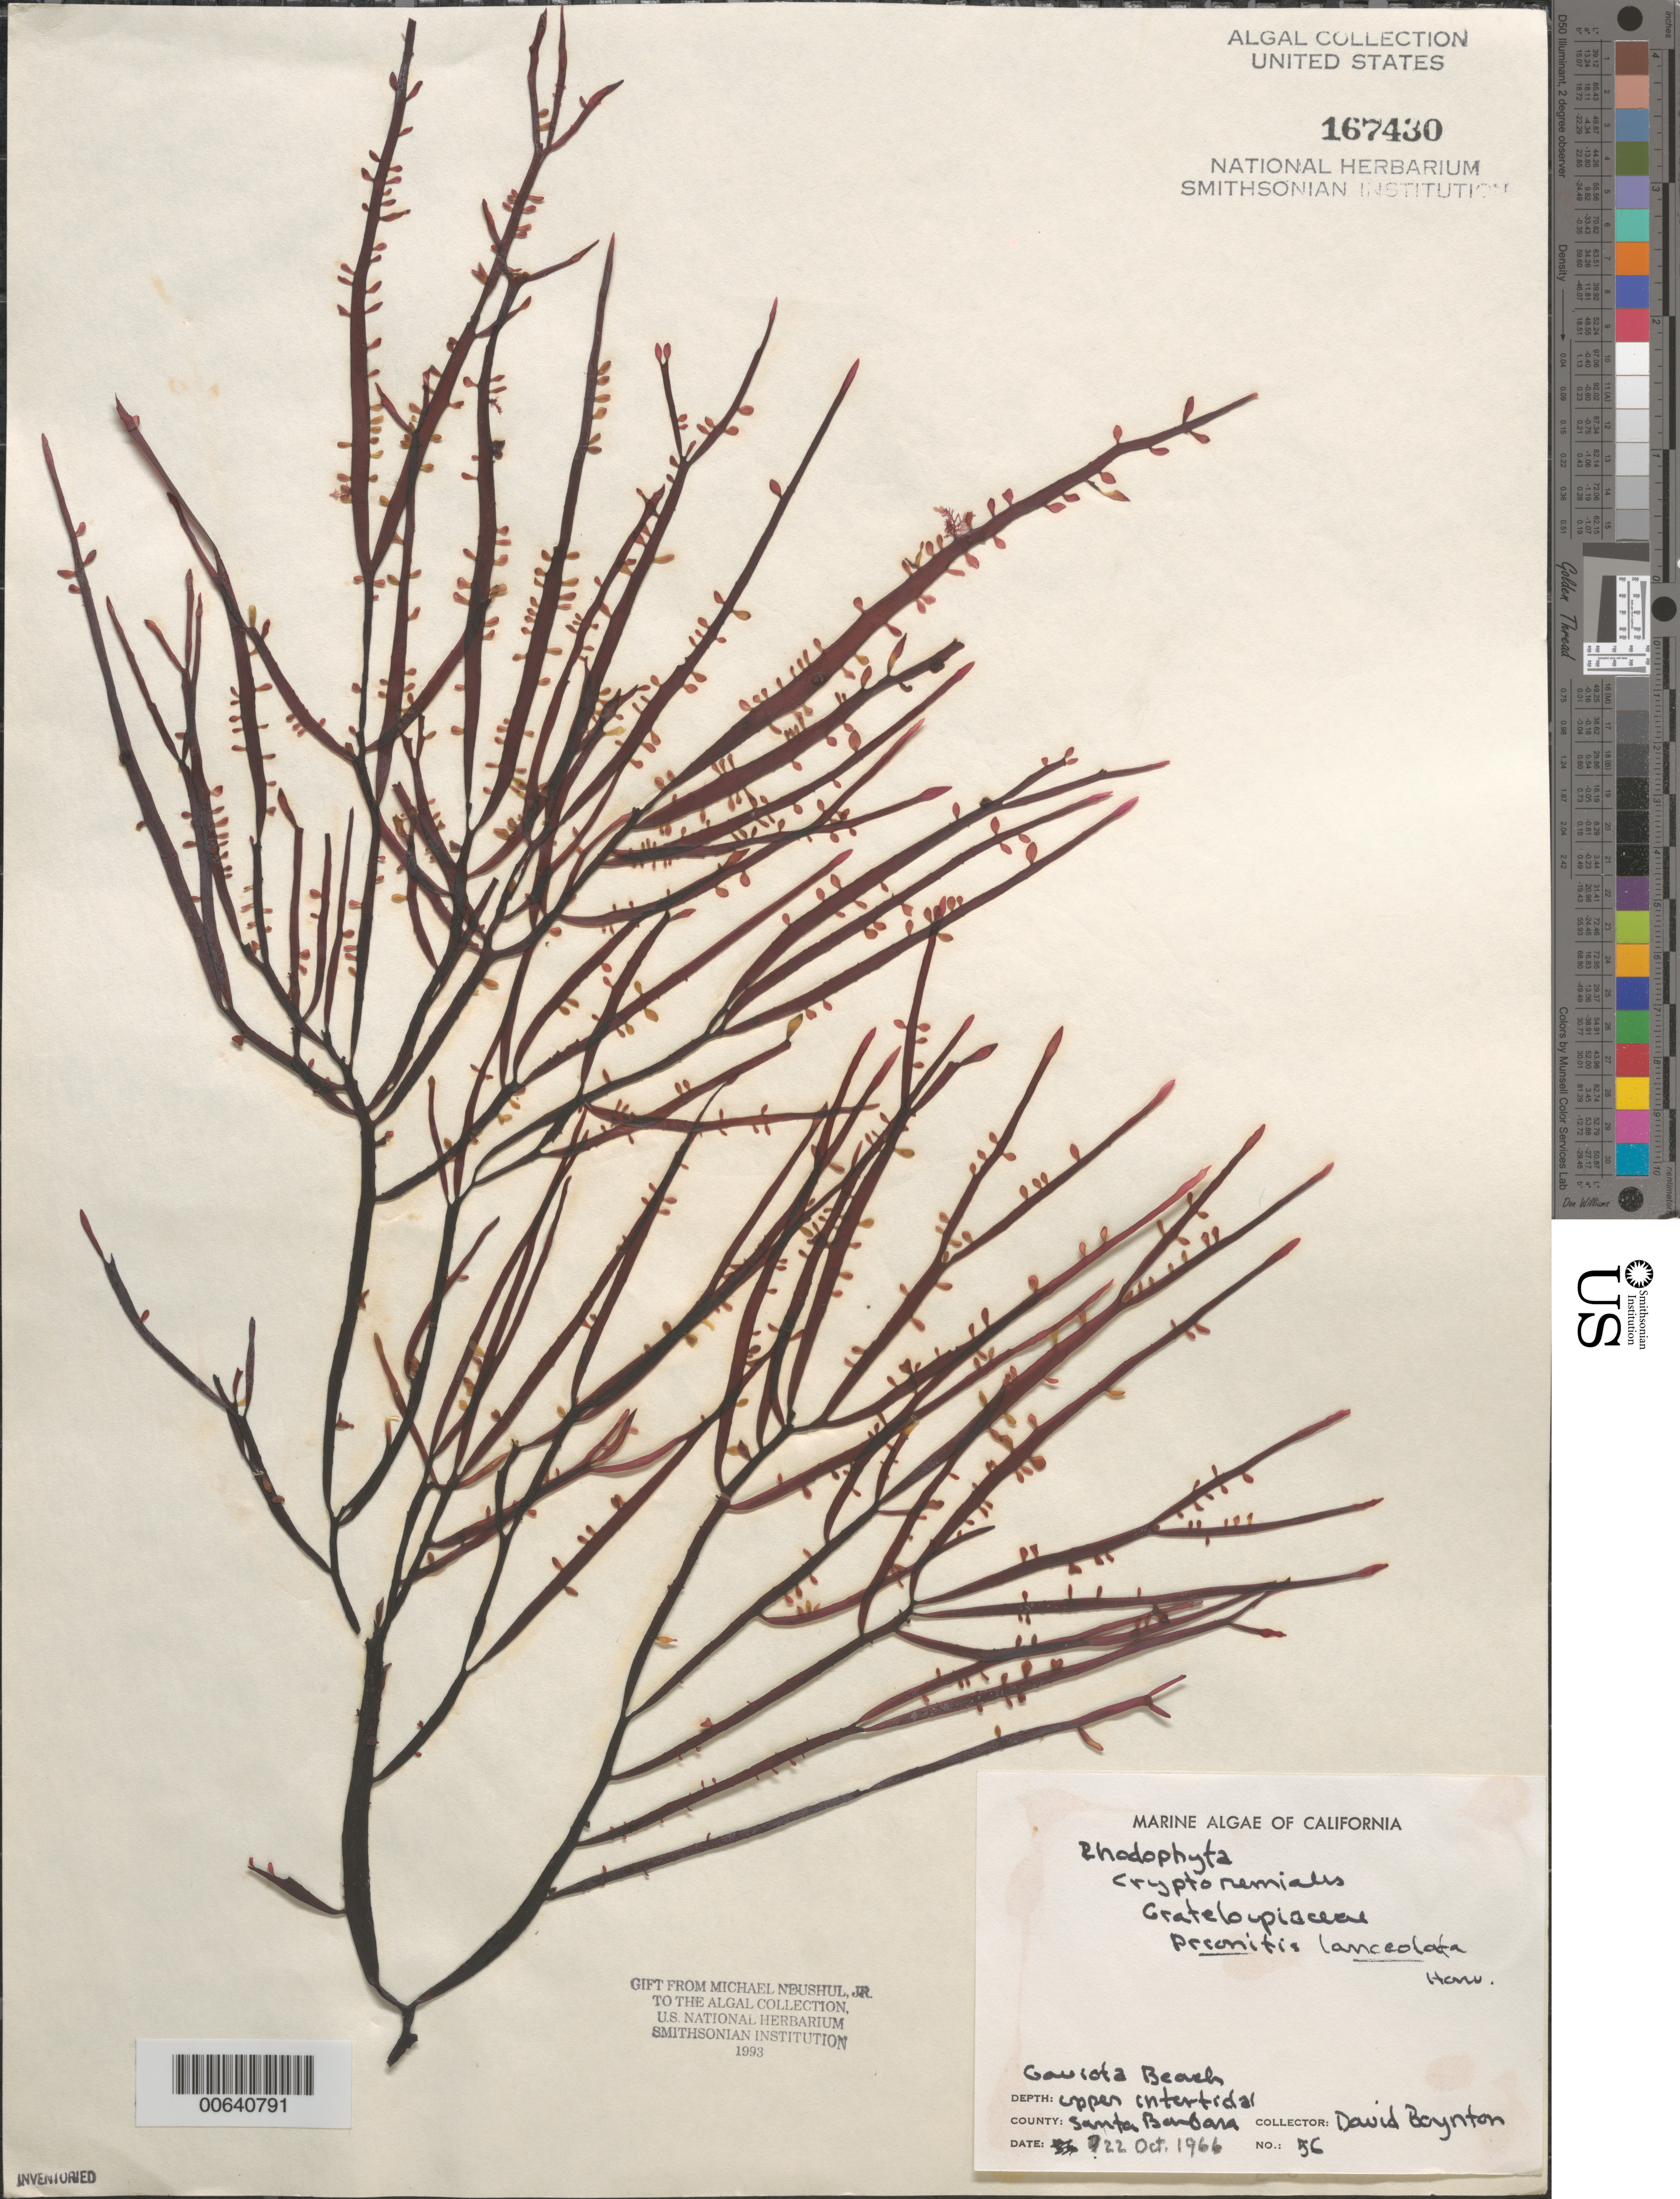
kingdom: Plantae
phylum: Rhodophyta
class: Florideophyceae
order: Cryptonemiales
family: Cryptonemiaceae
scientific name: Prionitis lanceolata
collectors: D. Boynton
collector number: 56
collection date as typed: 22 Oct 1966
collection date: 1966-10-22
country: United States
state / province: California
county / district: Santa Barbara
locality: Gaviota Beach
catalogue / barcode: US 167430